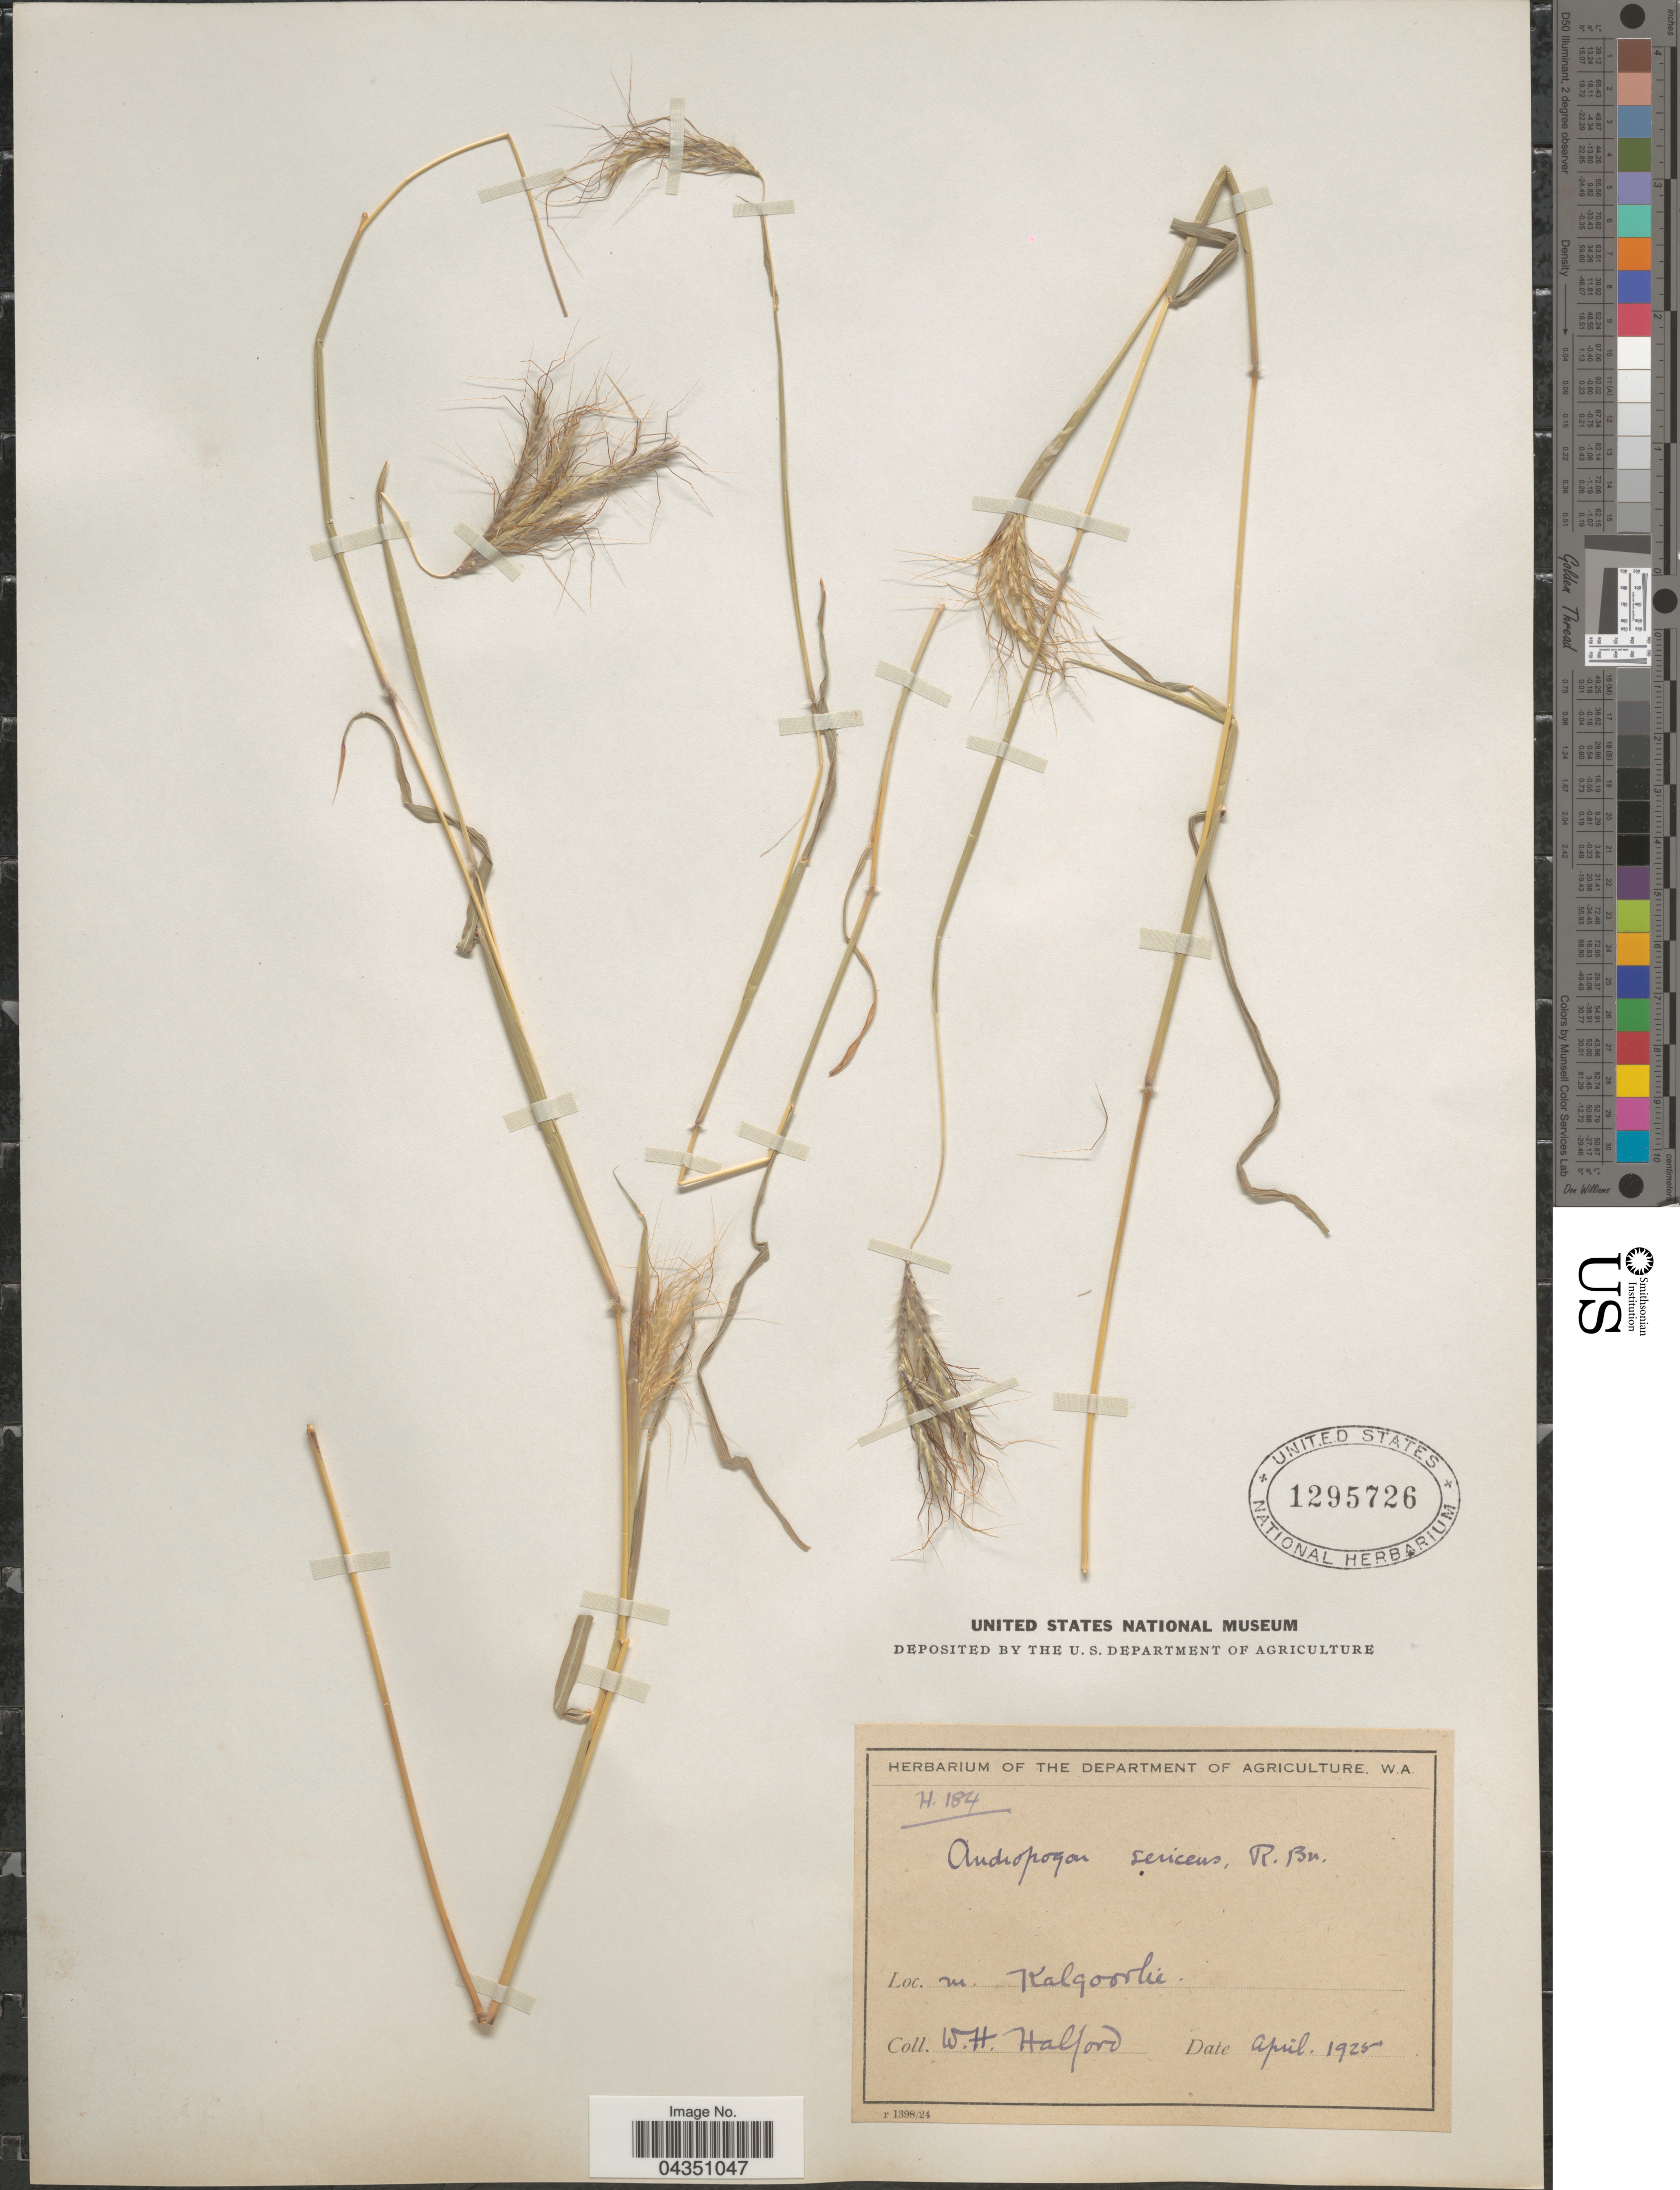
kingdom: Plantae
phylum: Tracheophyta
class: Liliopsida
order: Poales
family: Poaceae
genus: Dichanthium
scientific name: Dichanthium sericeum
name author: (R. Br.) A. Camus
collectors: W. Halford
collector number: H. 184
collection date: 1925-04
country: Australia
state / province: Western Australia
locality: M. Kalgoorlie.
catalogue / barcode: US 1295726